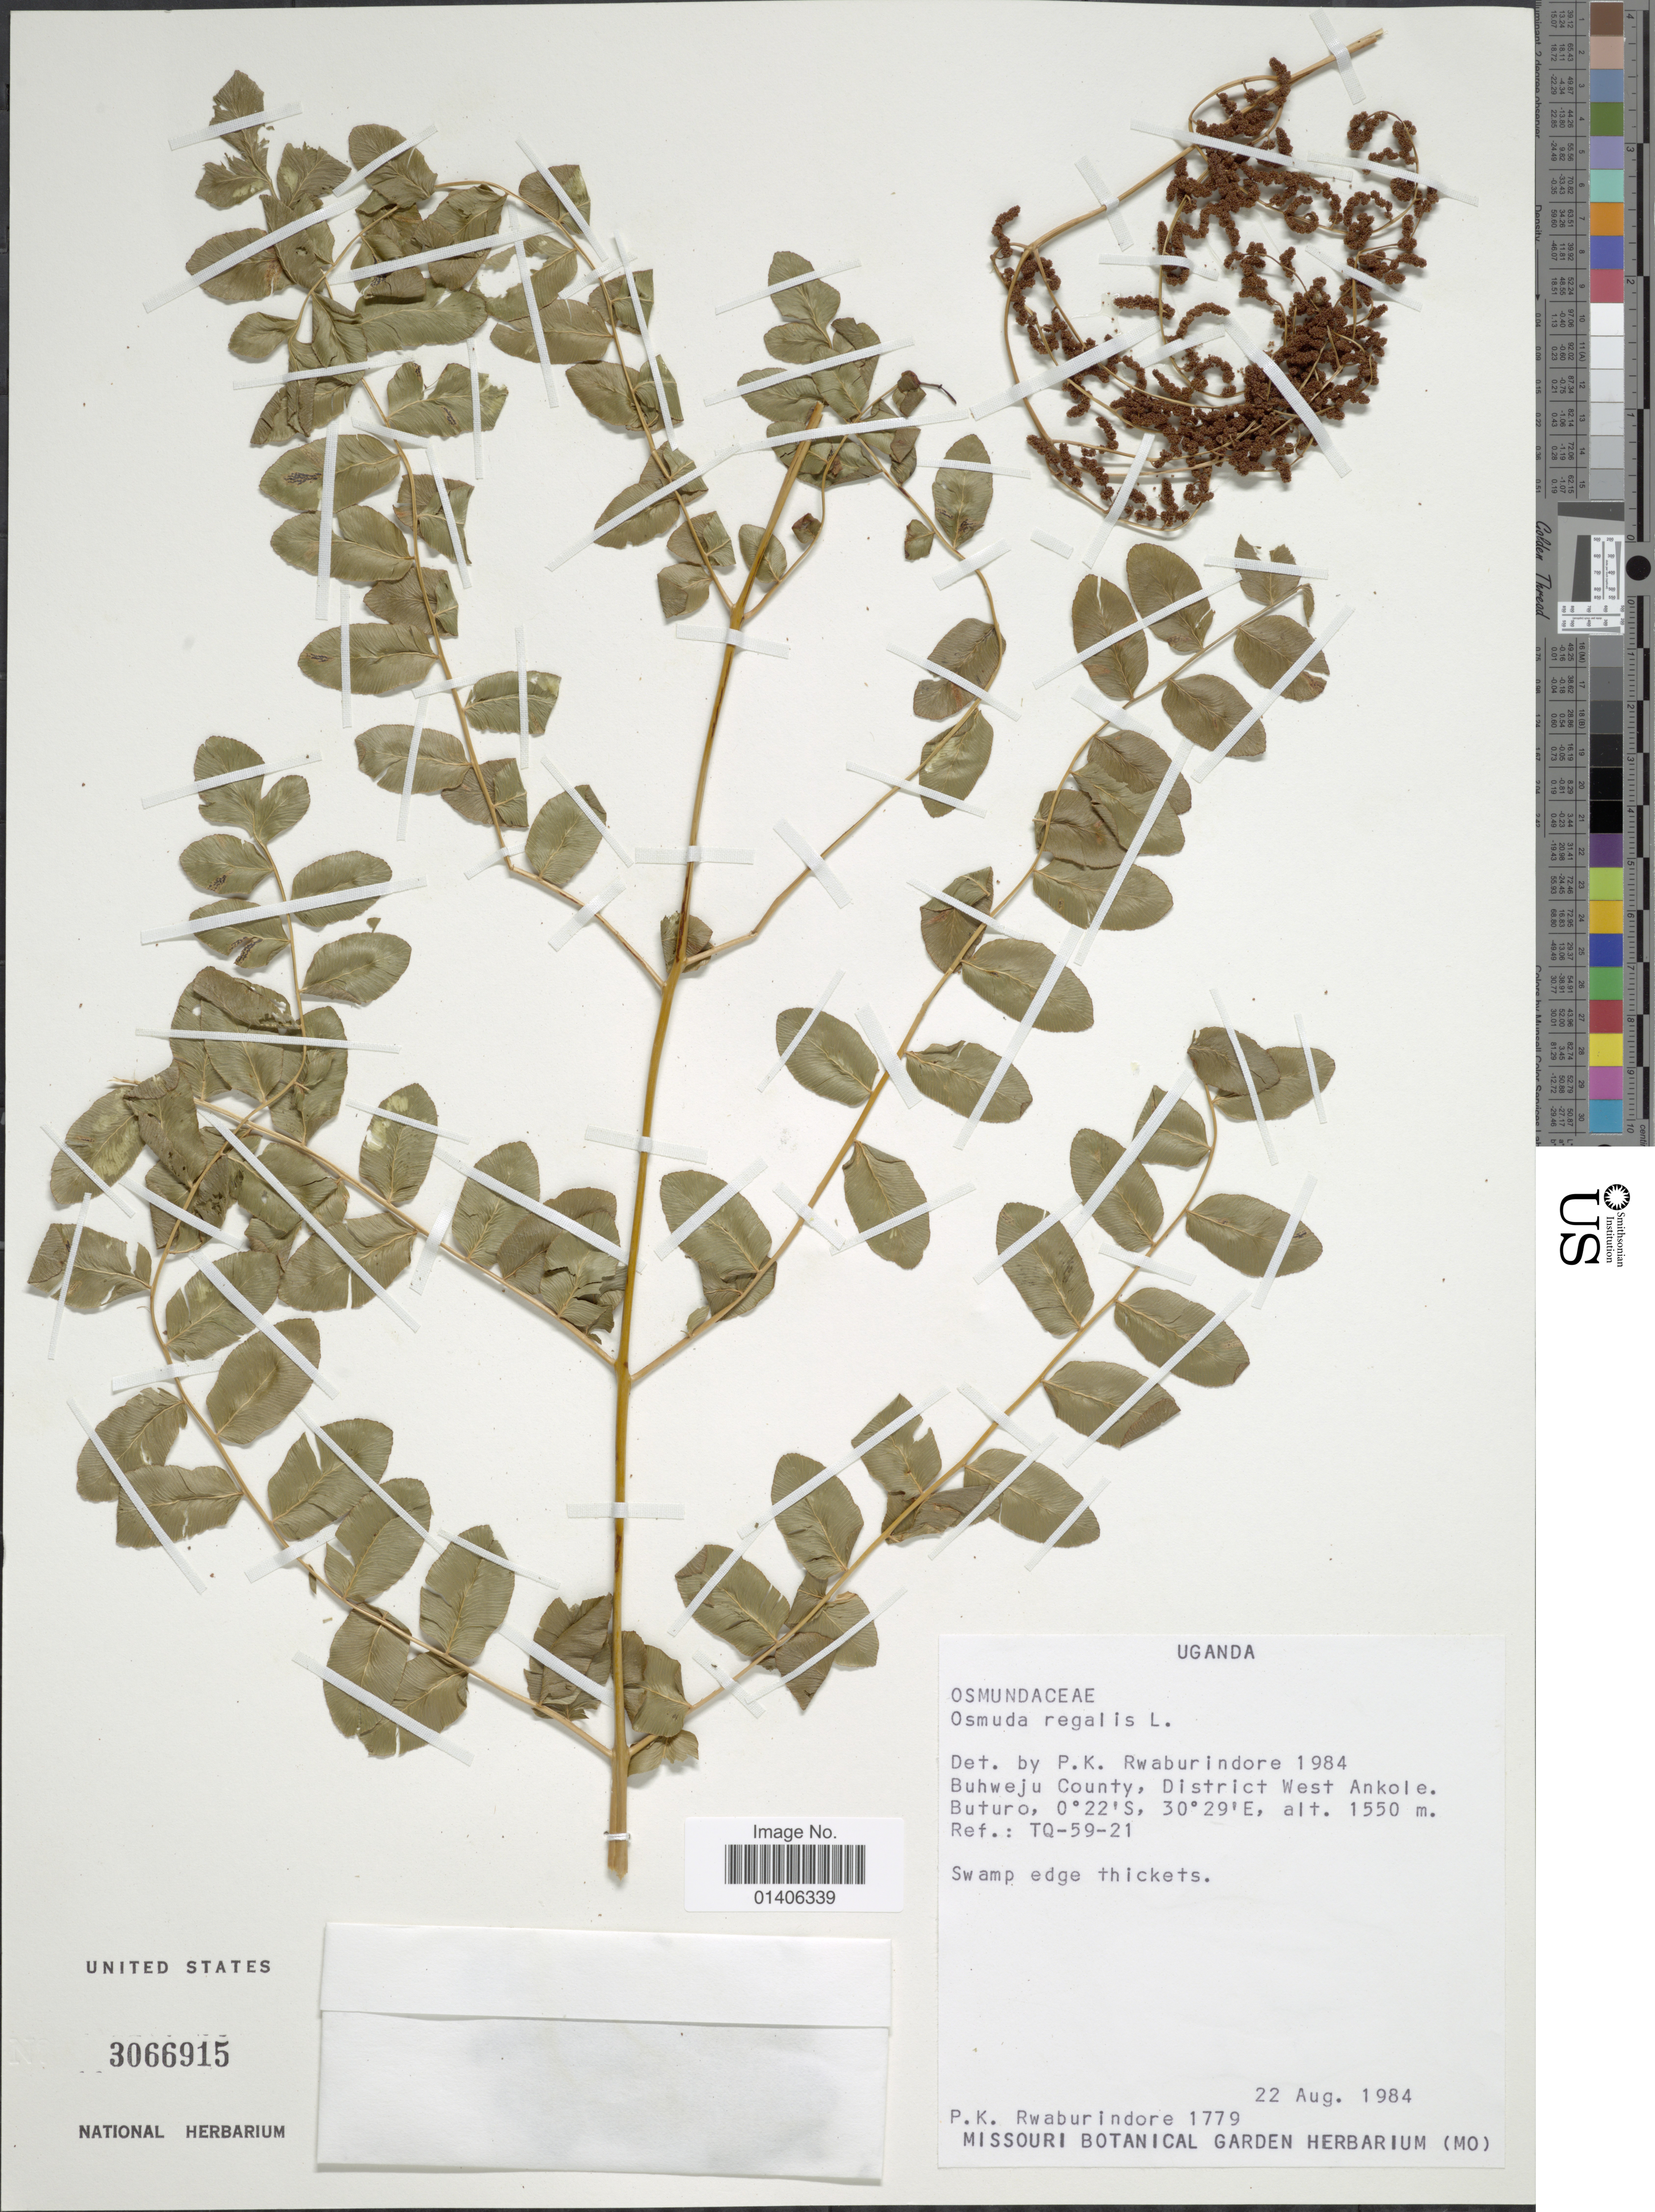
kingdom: Plantae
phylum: Tracheophyta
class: Polypodiopsida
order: Osmundales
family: Osmundaceae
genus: Osmunda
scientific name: Osmunda regalis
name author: L.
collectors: P. Rwaburindore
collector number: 1779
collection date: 1984-08-22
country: Uganda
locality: Buhweju County, District West Ankole Buturo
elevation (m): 1550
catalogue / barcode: US 3066915